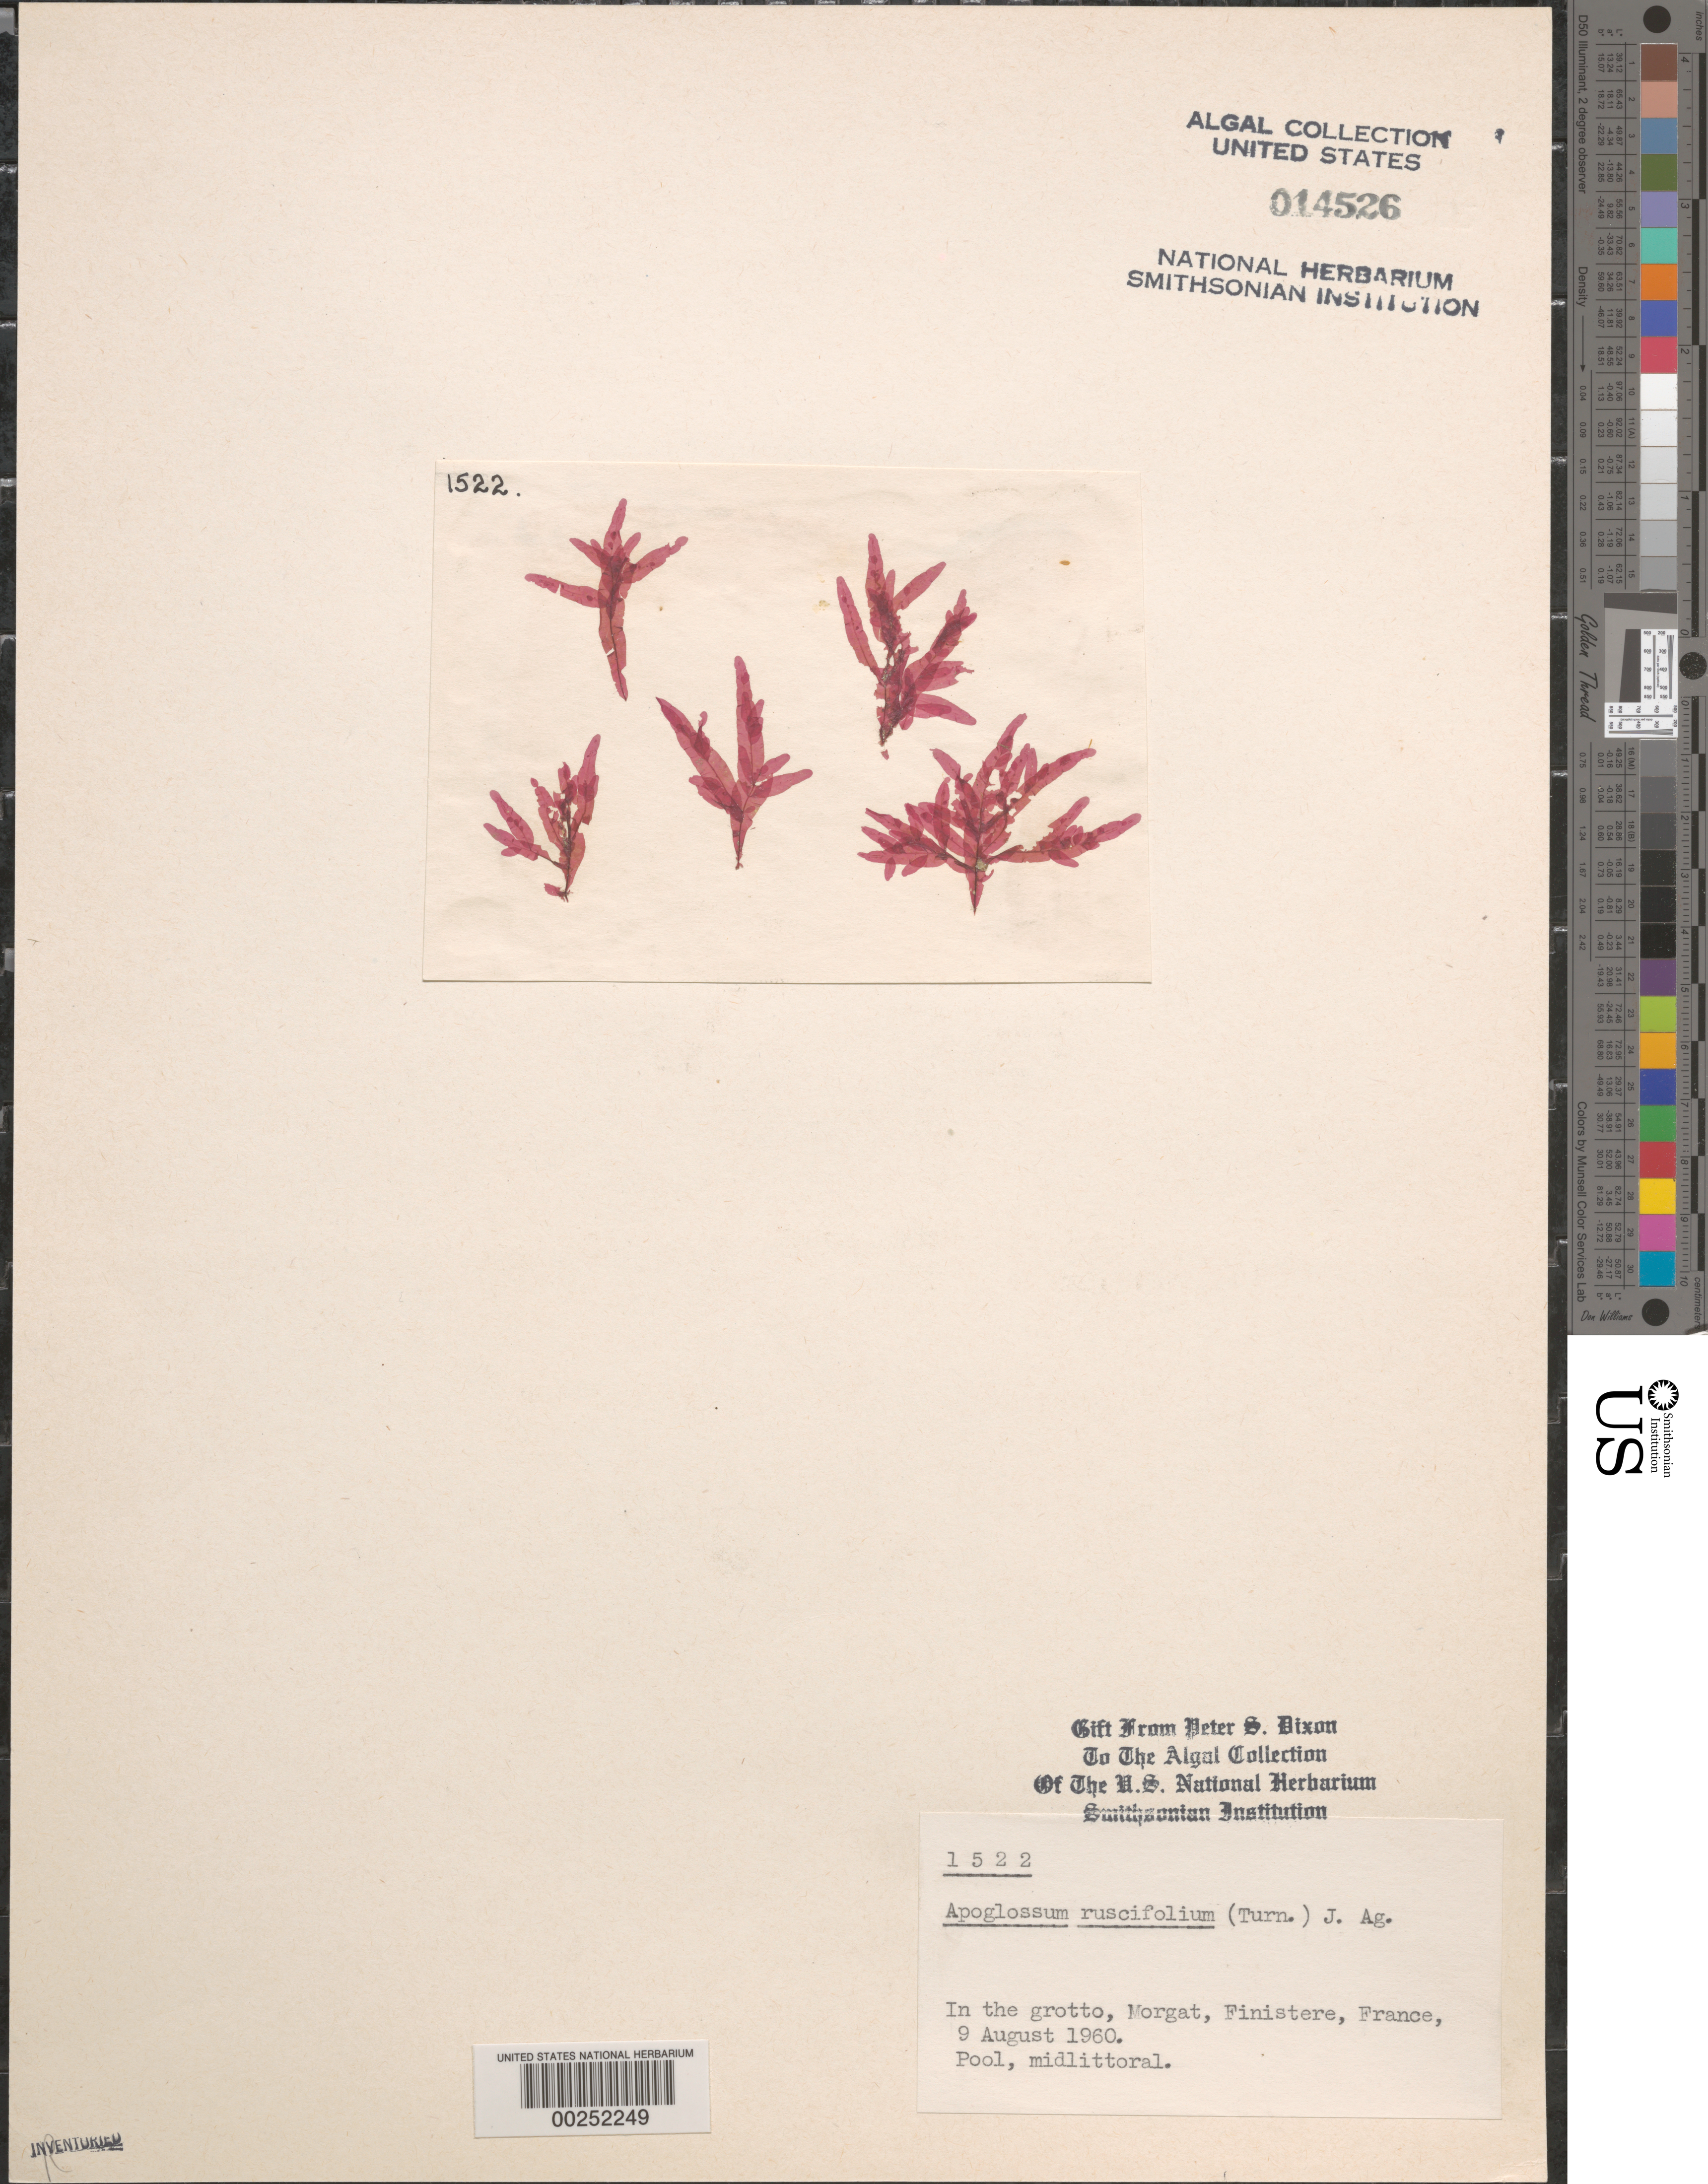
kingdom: Plantae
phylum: Rhodophyta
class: Florideophyceae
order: Ceramiales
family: Delesseriaceae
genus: Apoglossum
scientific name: Apoglossum ruscifolium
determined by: Dixon, P. S.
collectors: P. S. Dixon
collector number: PSD 1522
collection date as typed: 09 Aug 1960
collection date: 1960-08-09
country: France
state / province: Bretagne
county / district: Finistère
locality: Morgat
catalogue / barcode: US 14526